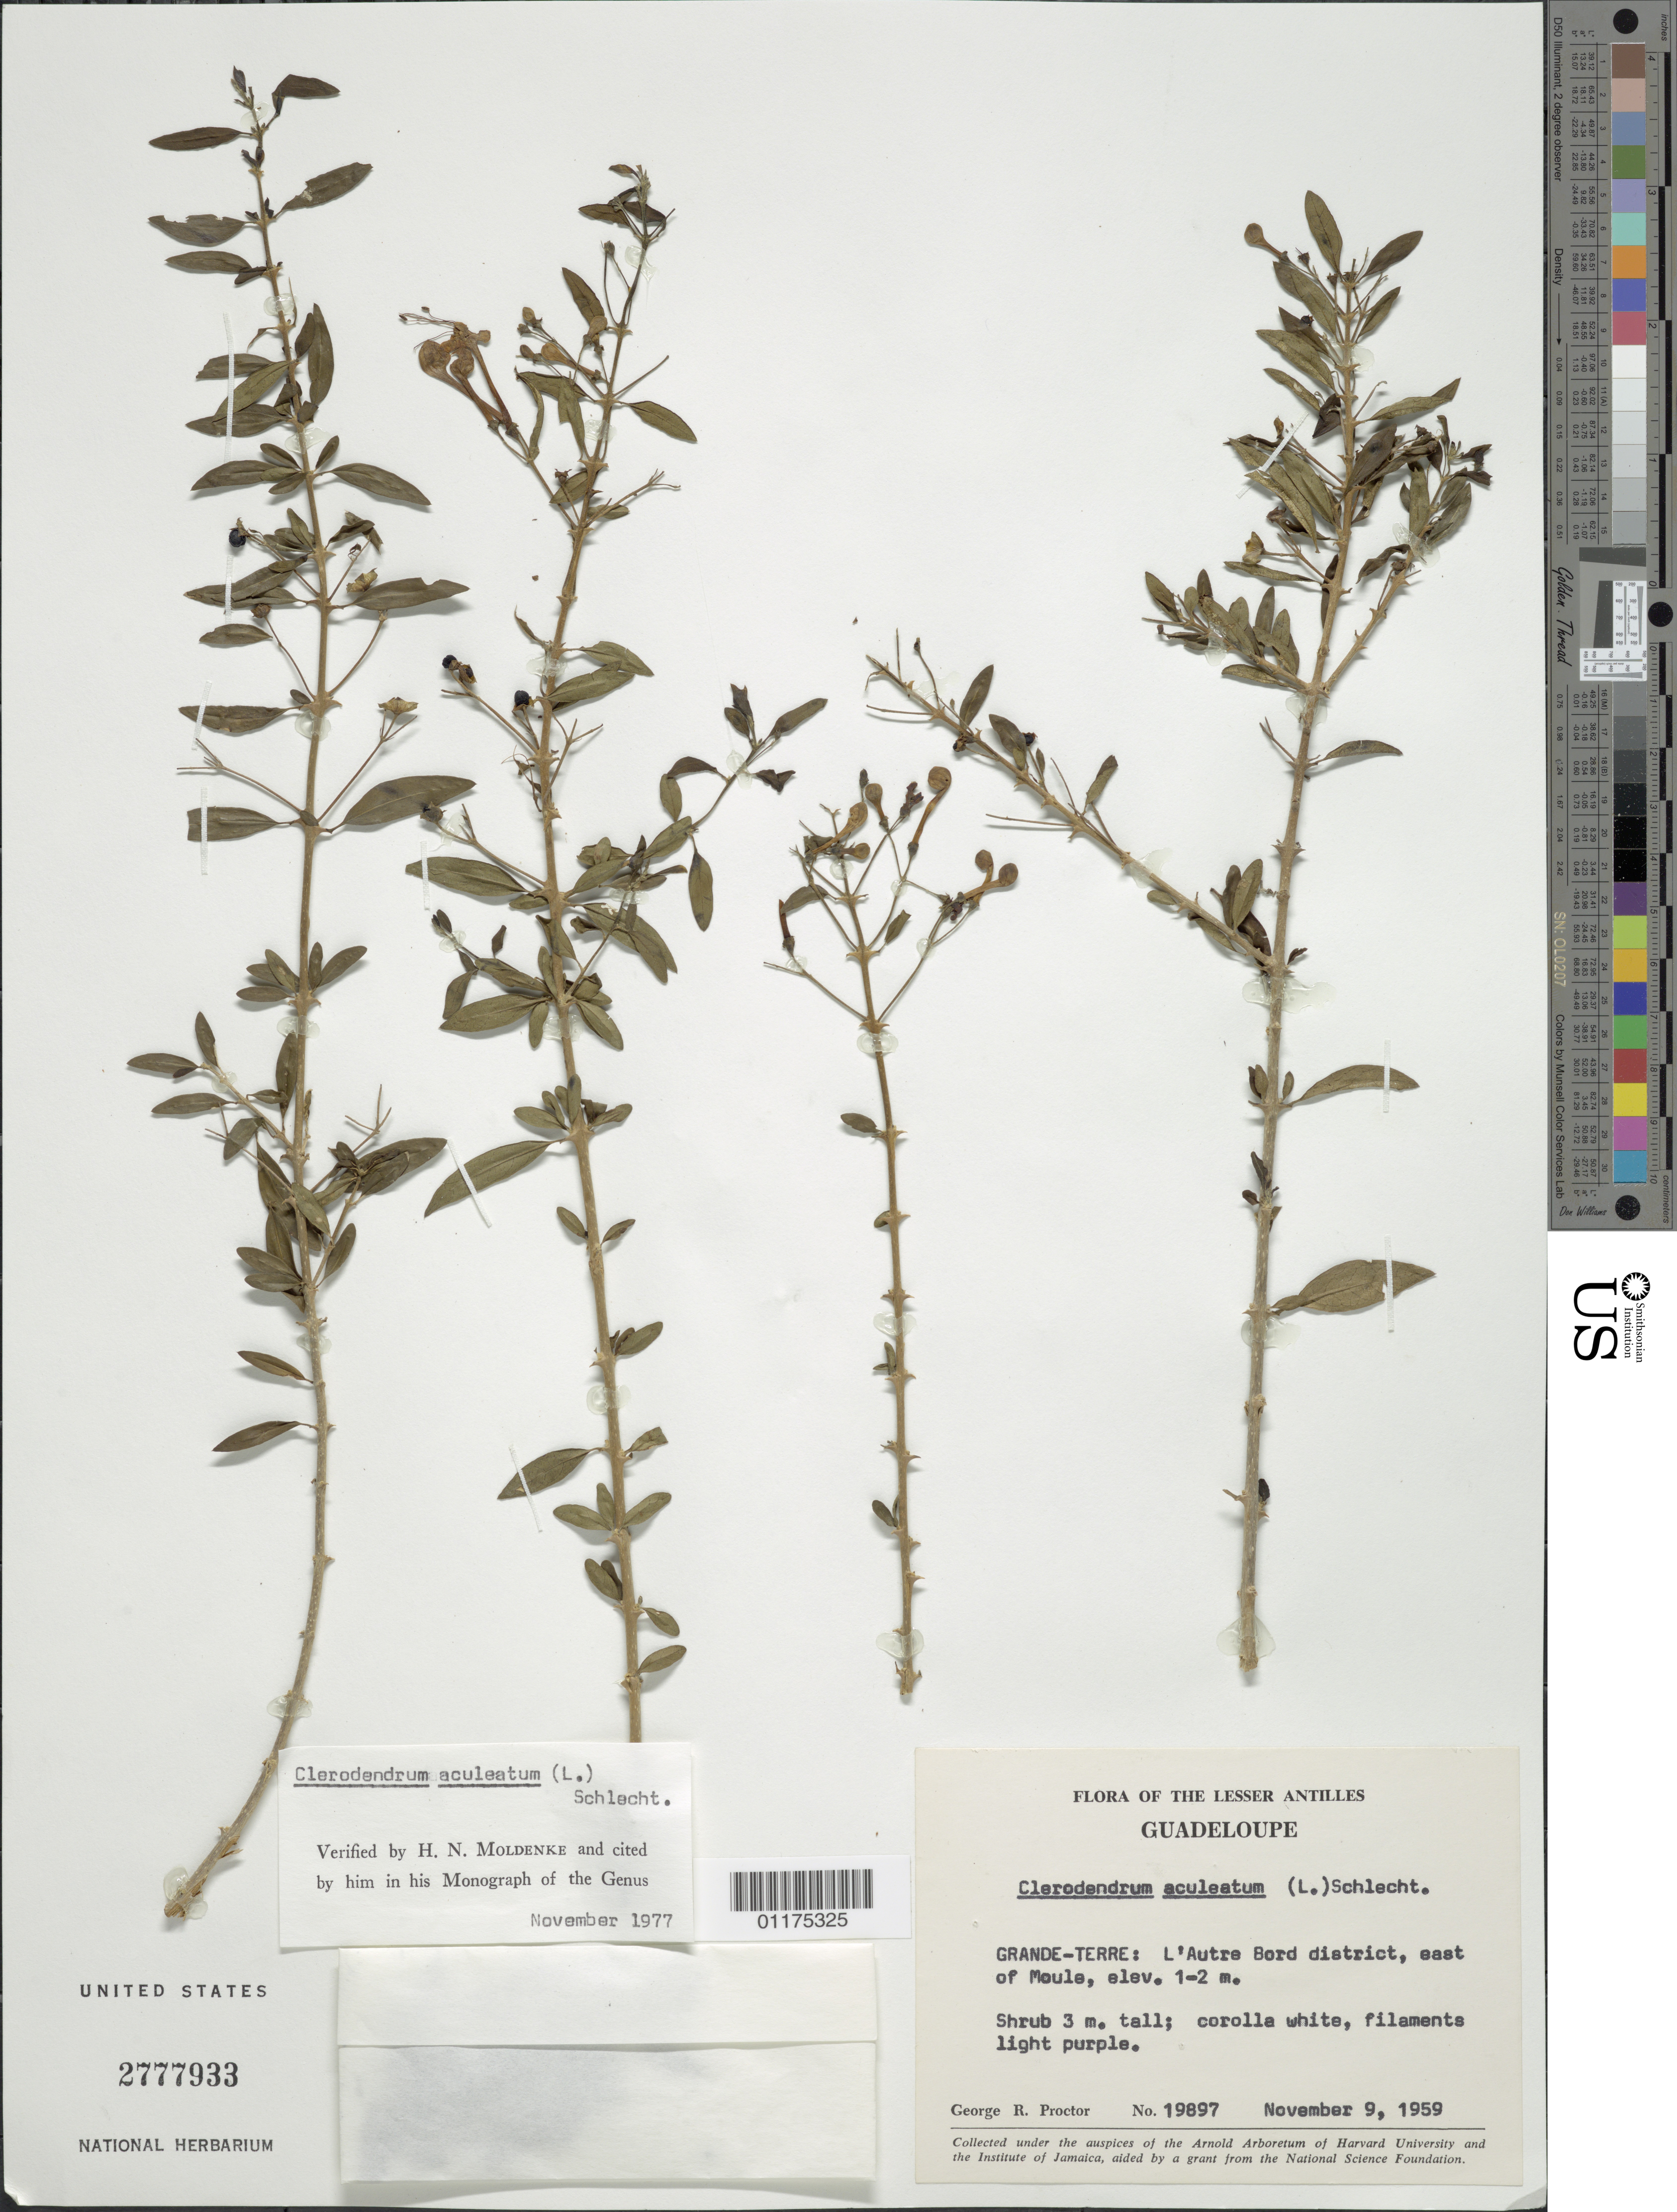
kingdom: Plantae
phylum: Tracheophyta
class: Magnoliopsida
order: Lamiales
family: Lamiaceae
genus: Clerodendrum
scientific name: Clerodendrum aculeatum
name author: (L.) Schltdl.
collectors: G. R. Proctor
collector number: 19897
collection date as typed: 09 Nov 1959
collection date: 1959-11-09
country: Guadeloupe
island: Grande-Terre I.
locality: L'Autre Bord district, east of Moule,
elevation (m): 1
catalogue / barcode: US 2777933